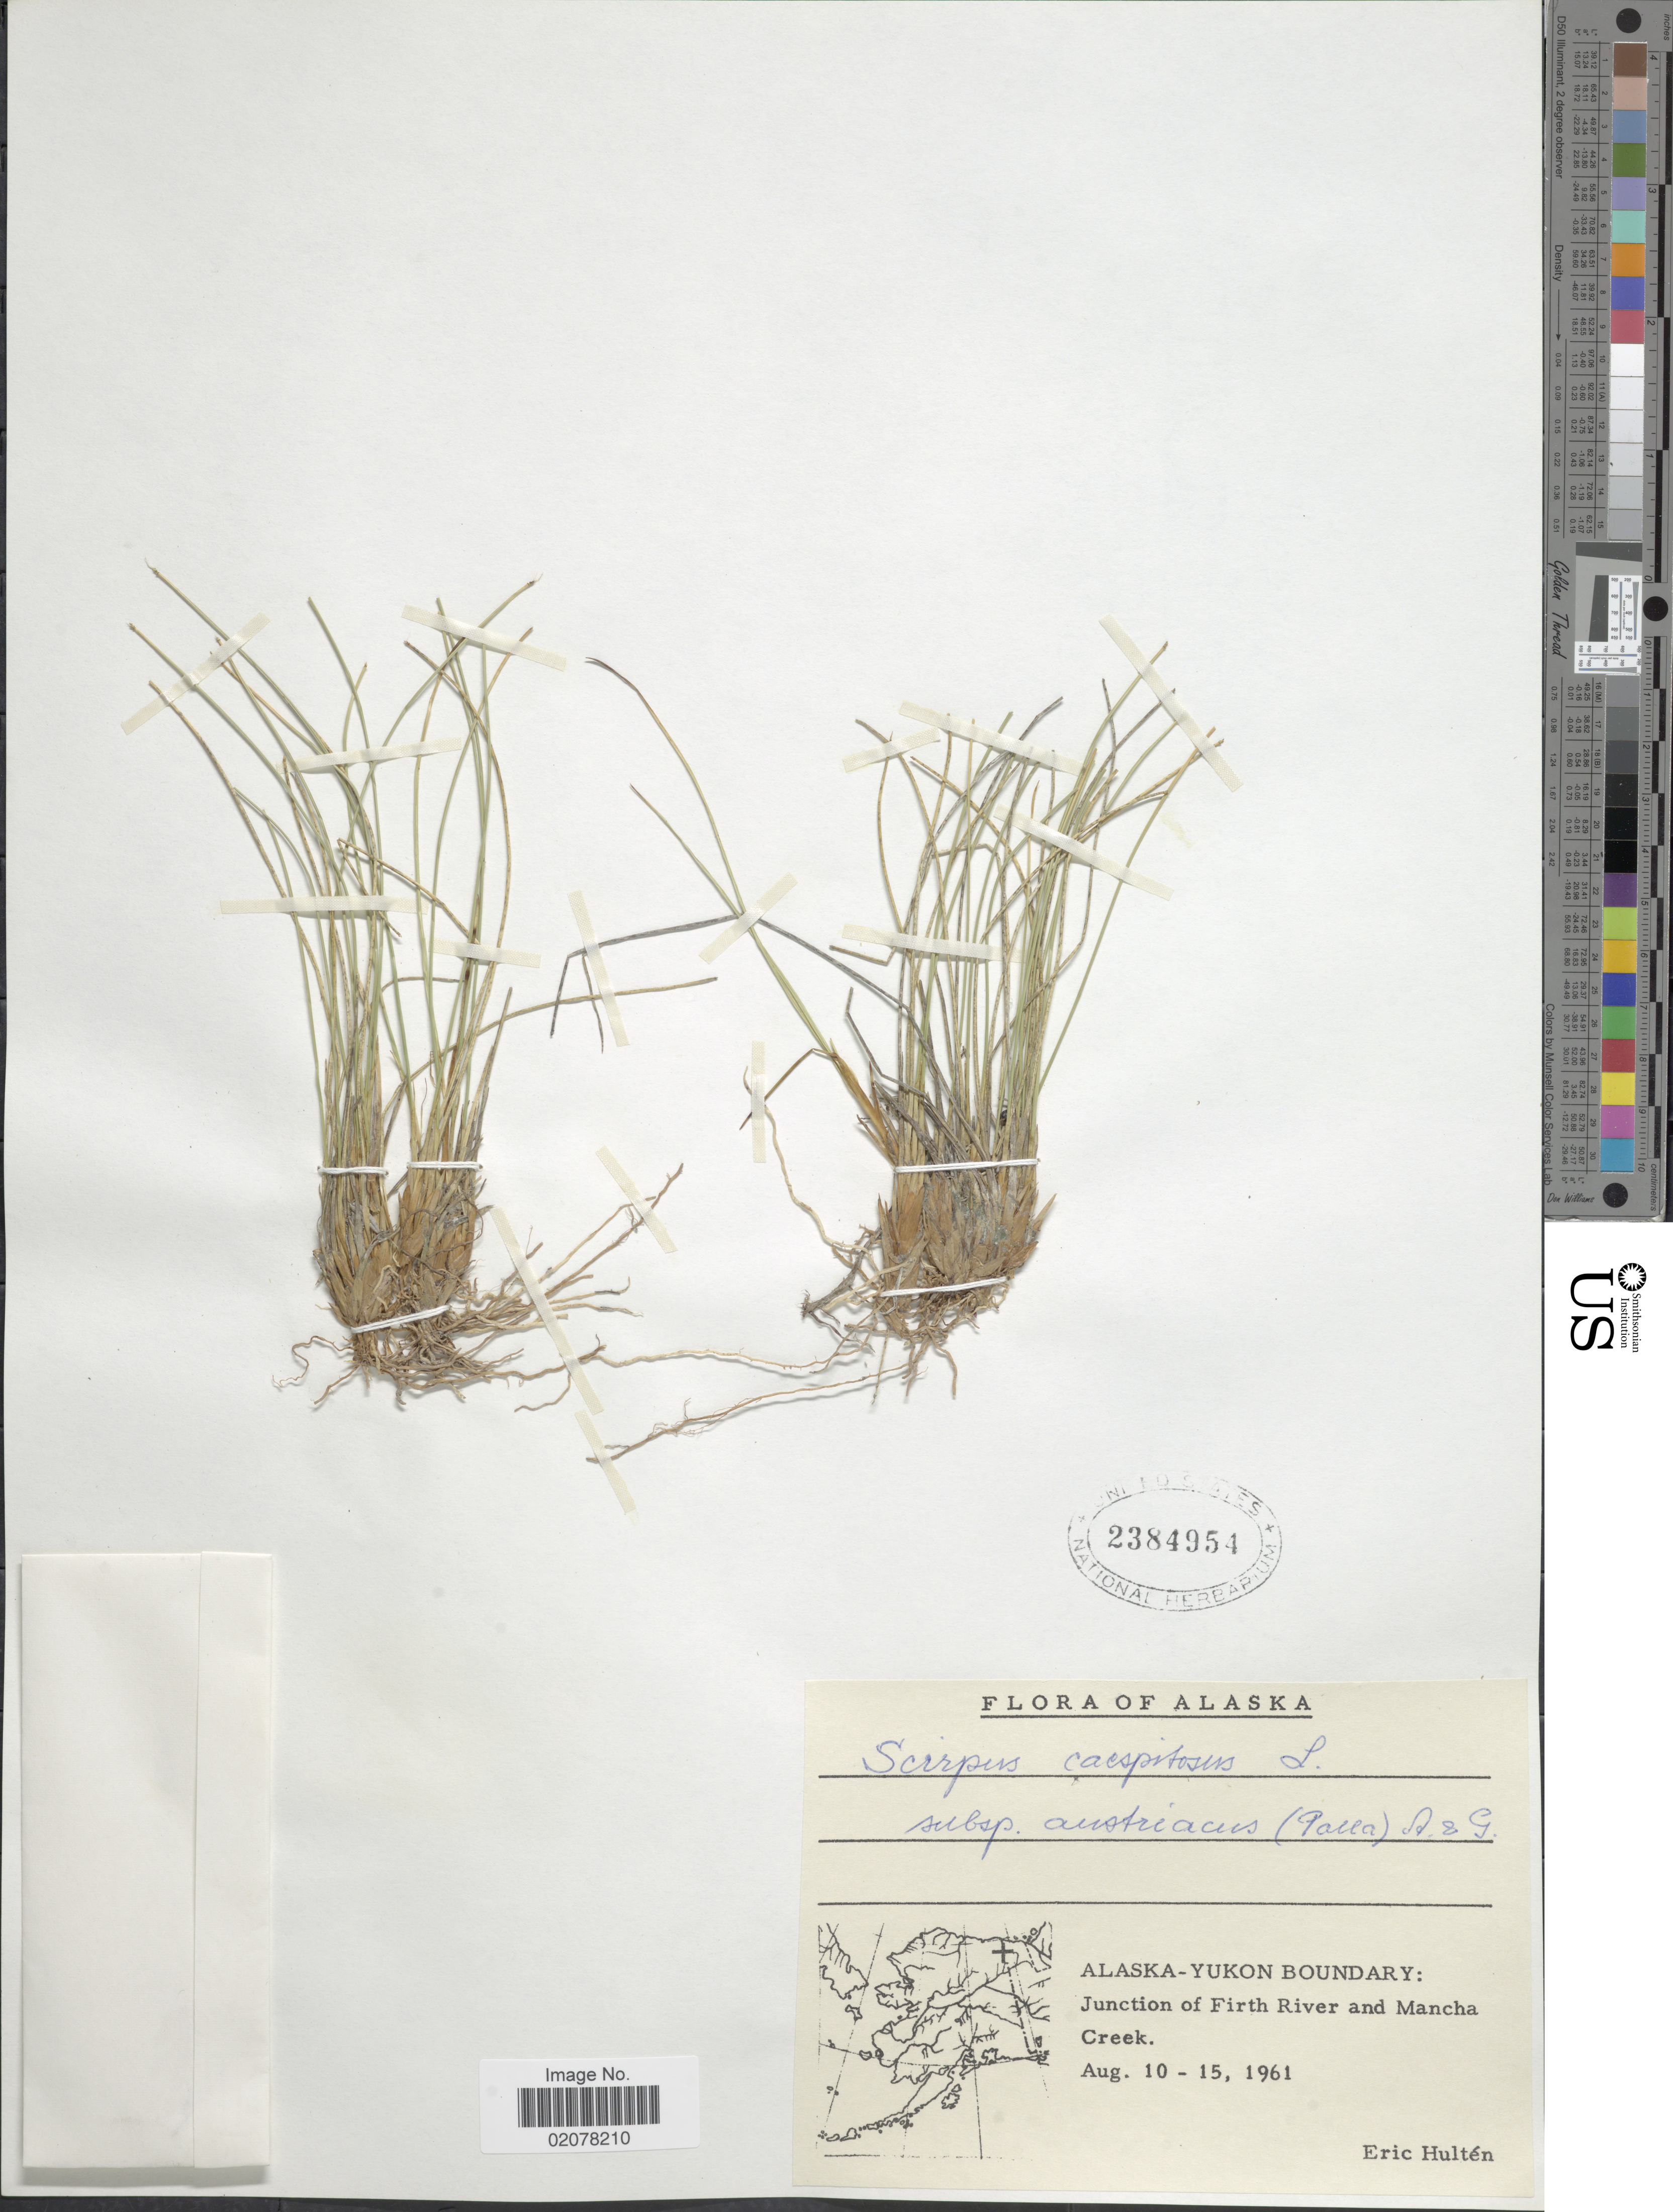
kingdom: Plantae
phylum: Tracheophyta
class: Liliopsida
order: Poales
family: Cyperaceae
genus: Trichophorum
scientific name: Trichophorum cespitosum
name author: (L.) Hartm.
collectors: E. G. Hultén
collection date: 1961-08-10/1961-08-15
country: United States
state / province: Alaska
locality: Yukon Boundary, Junction of Firth River and Mancha Creek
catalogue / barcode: US 2384954